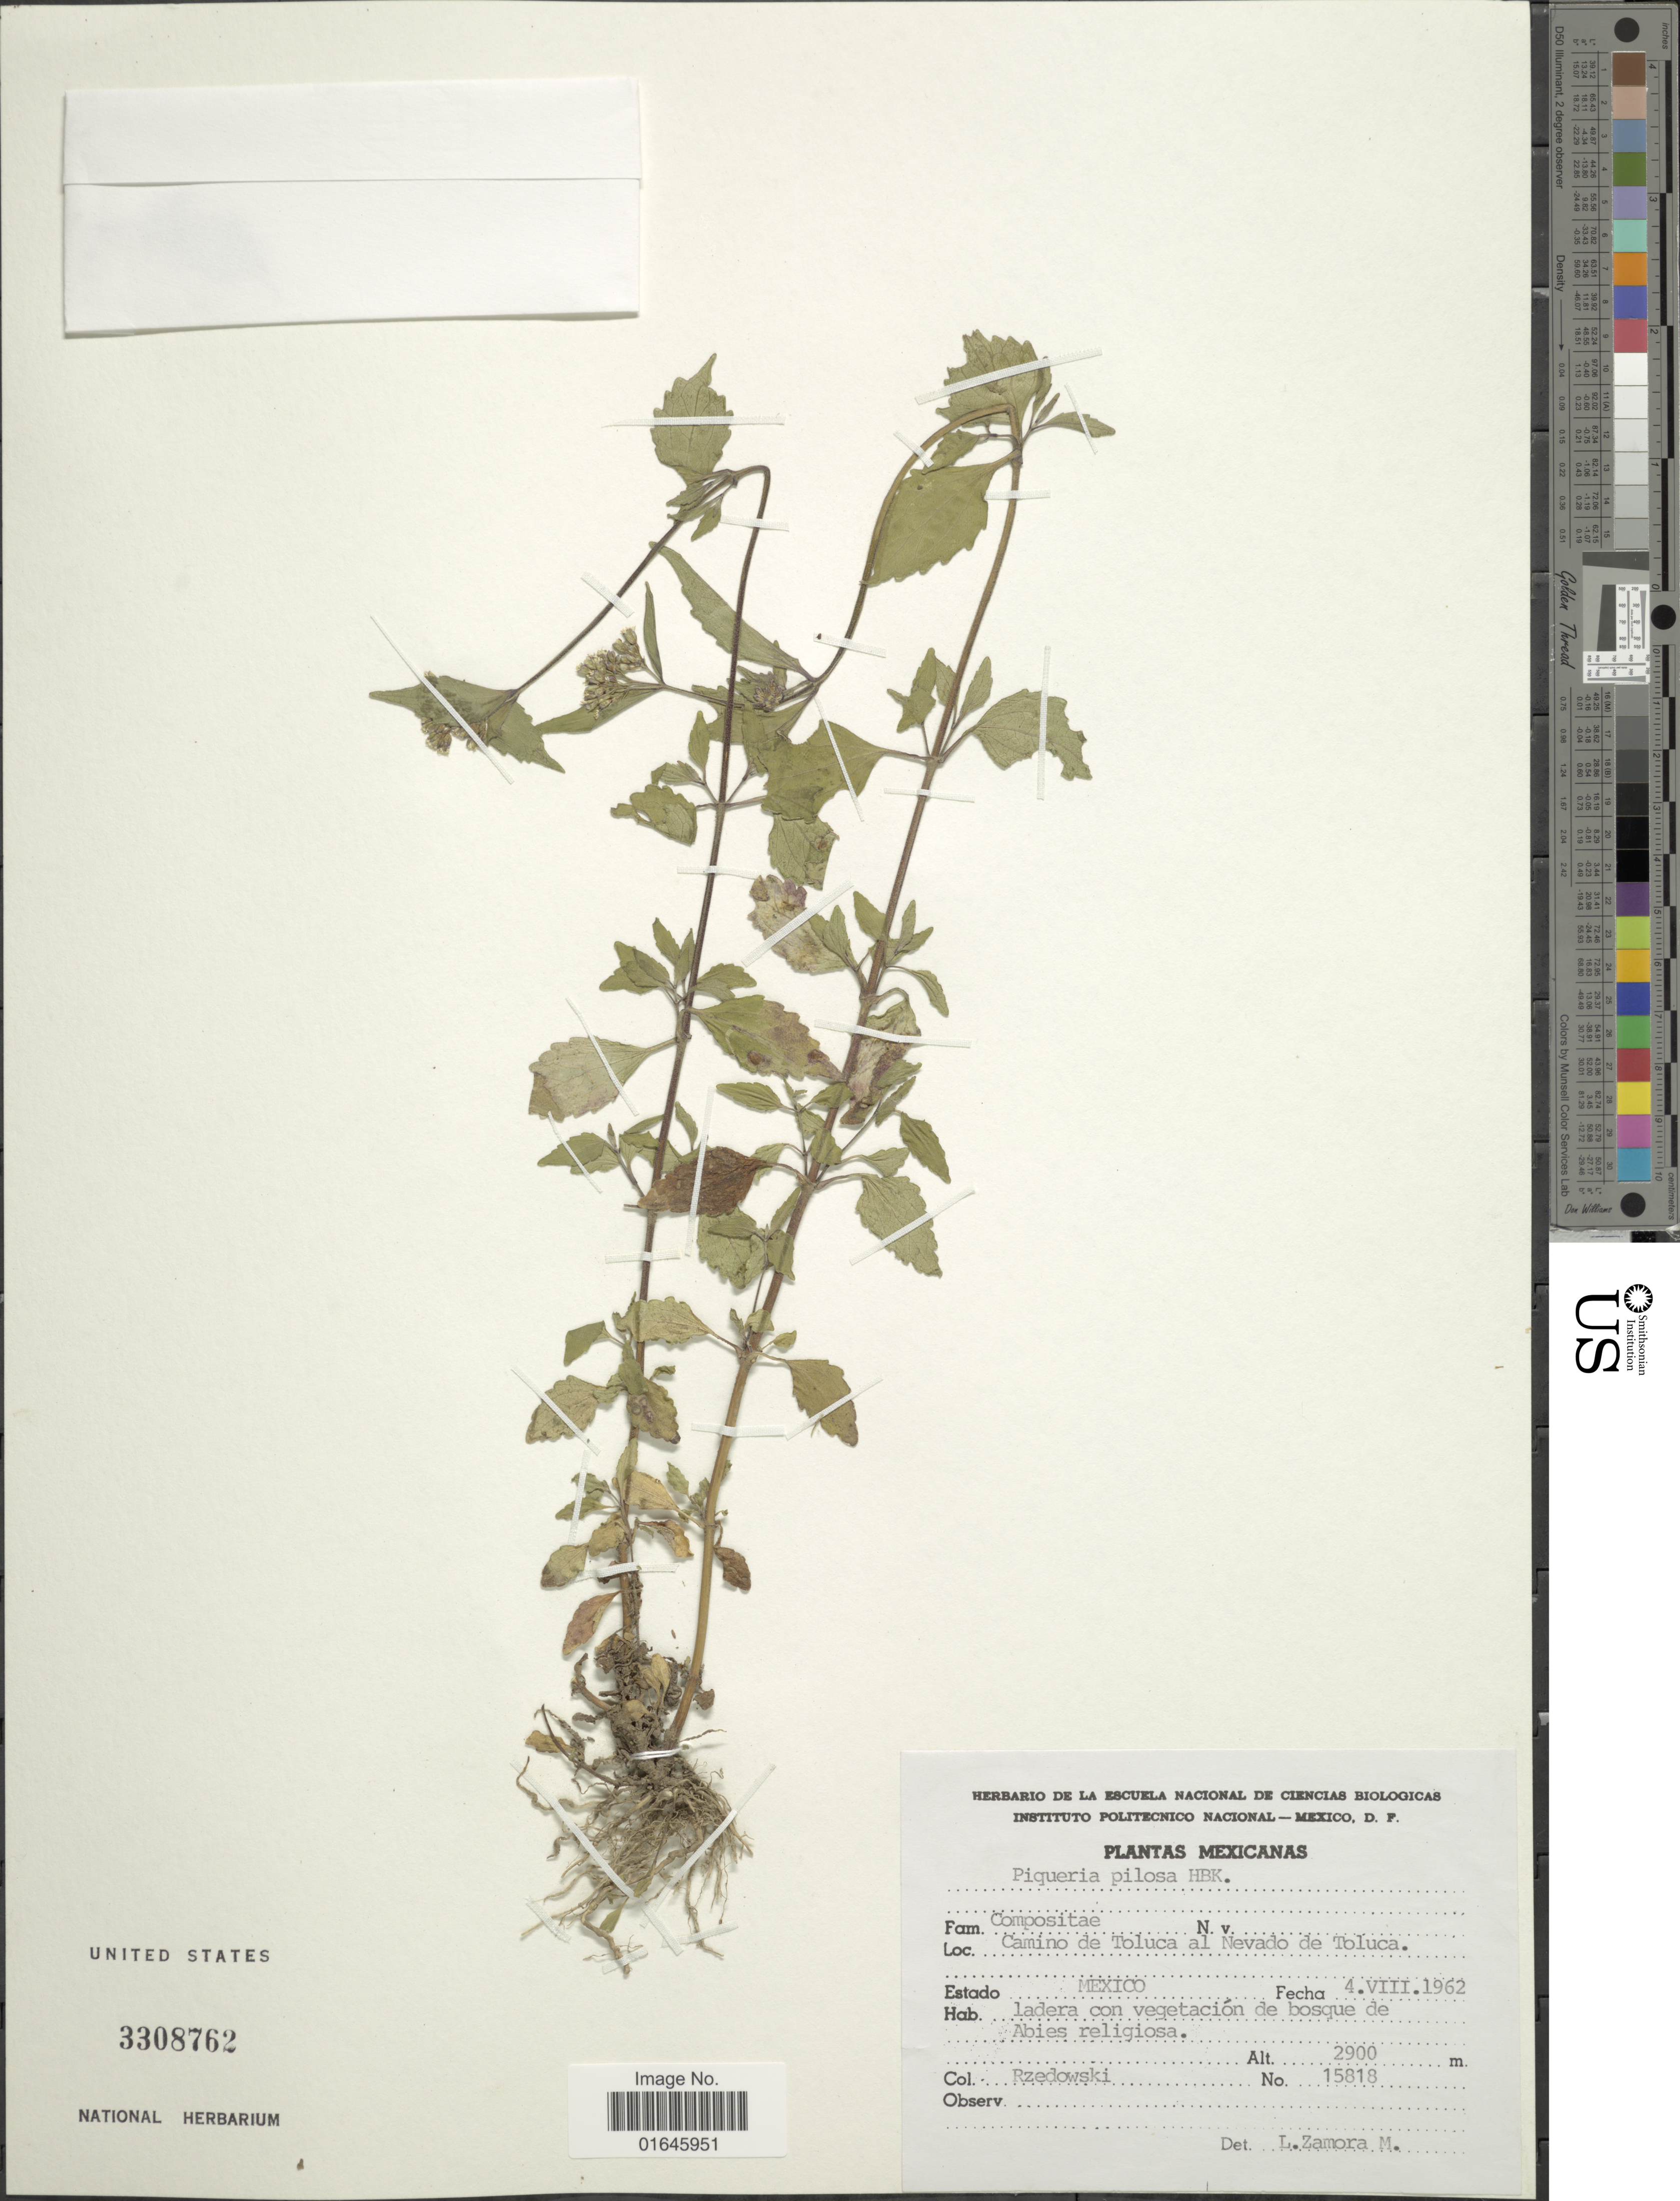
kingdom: Plantae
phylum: Tracheophyta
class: Magnoliopsida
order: Asterales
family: Asteraceae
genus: Piqueria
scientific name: Piqueria pilosa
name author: Kunth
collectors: Rzedowski, --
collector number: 15818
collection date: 1962-03-04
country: Mexico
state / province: México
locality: Camino de Toluca al Nevado de Toluca, ladera con vegatacion de bosque de Abies religiosa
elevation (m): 2900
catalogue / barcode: US 3308762